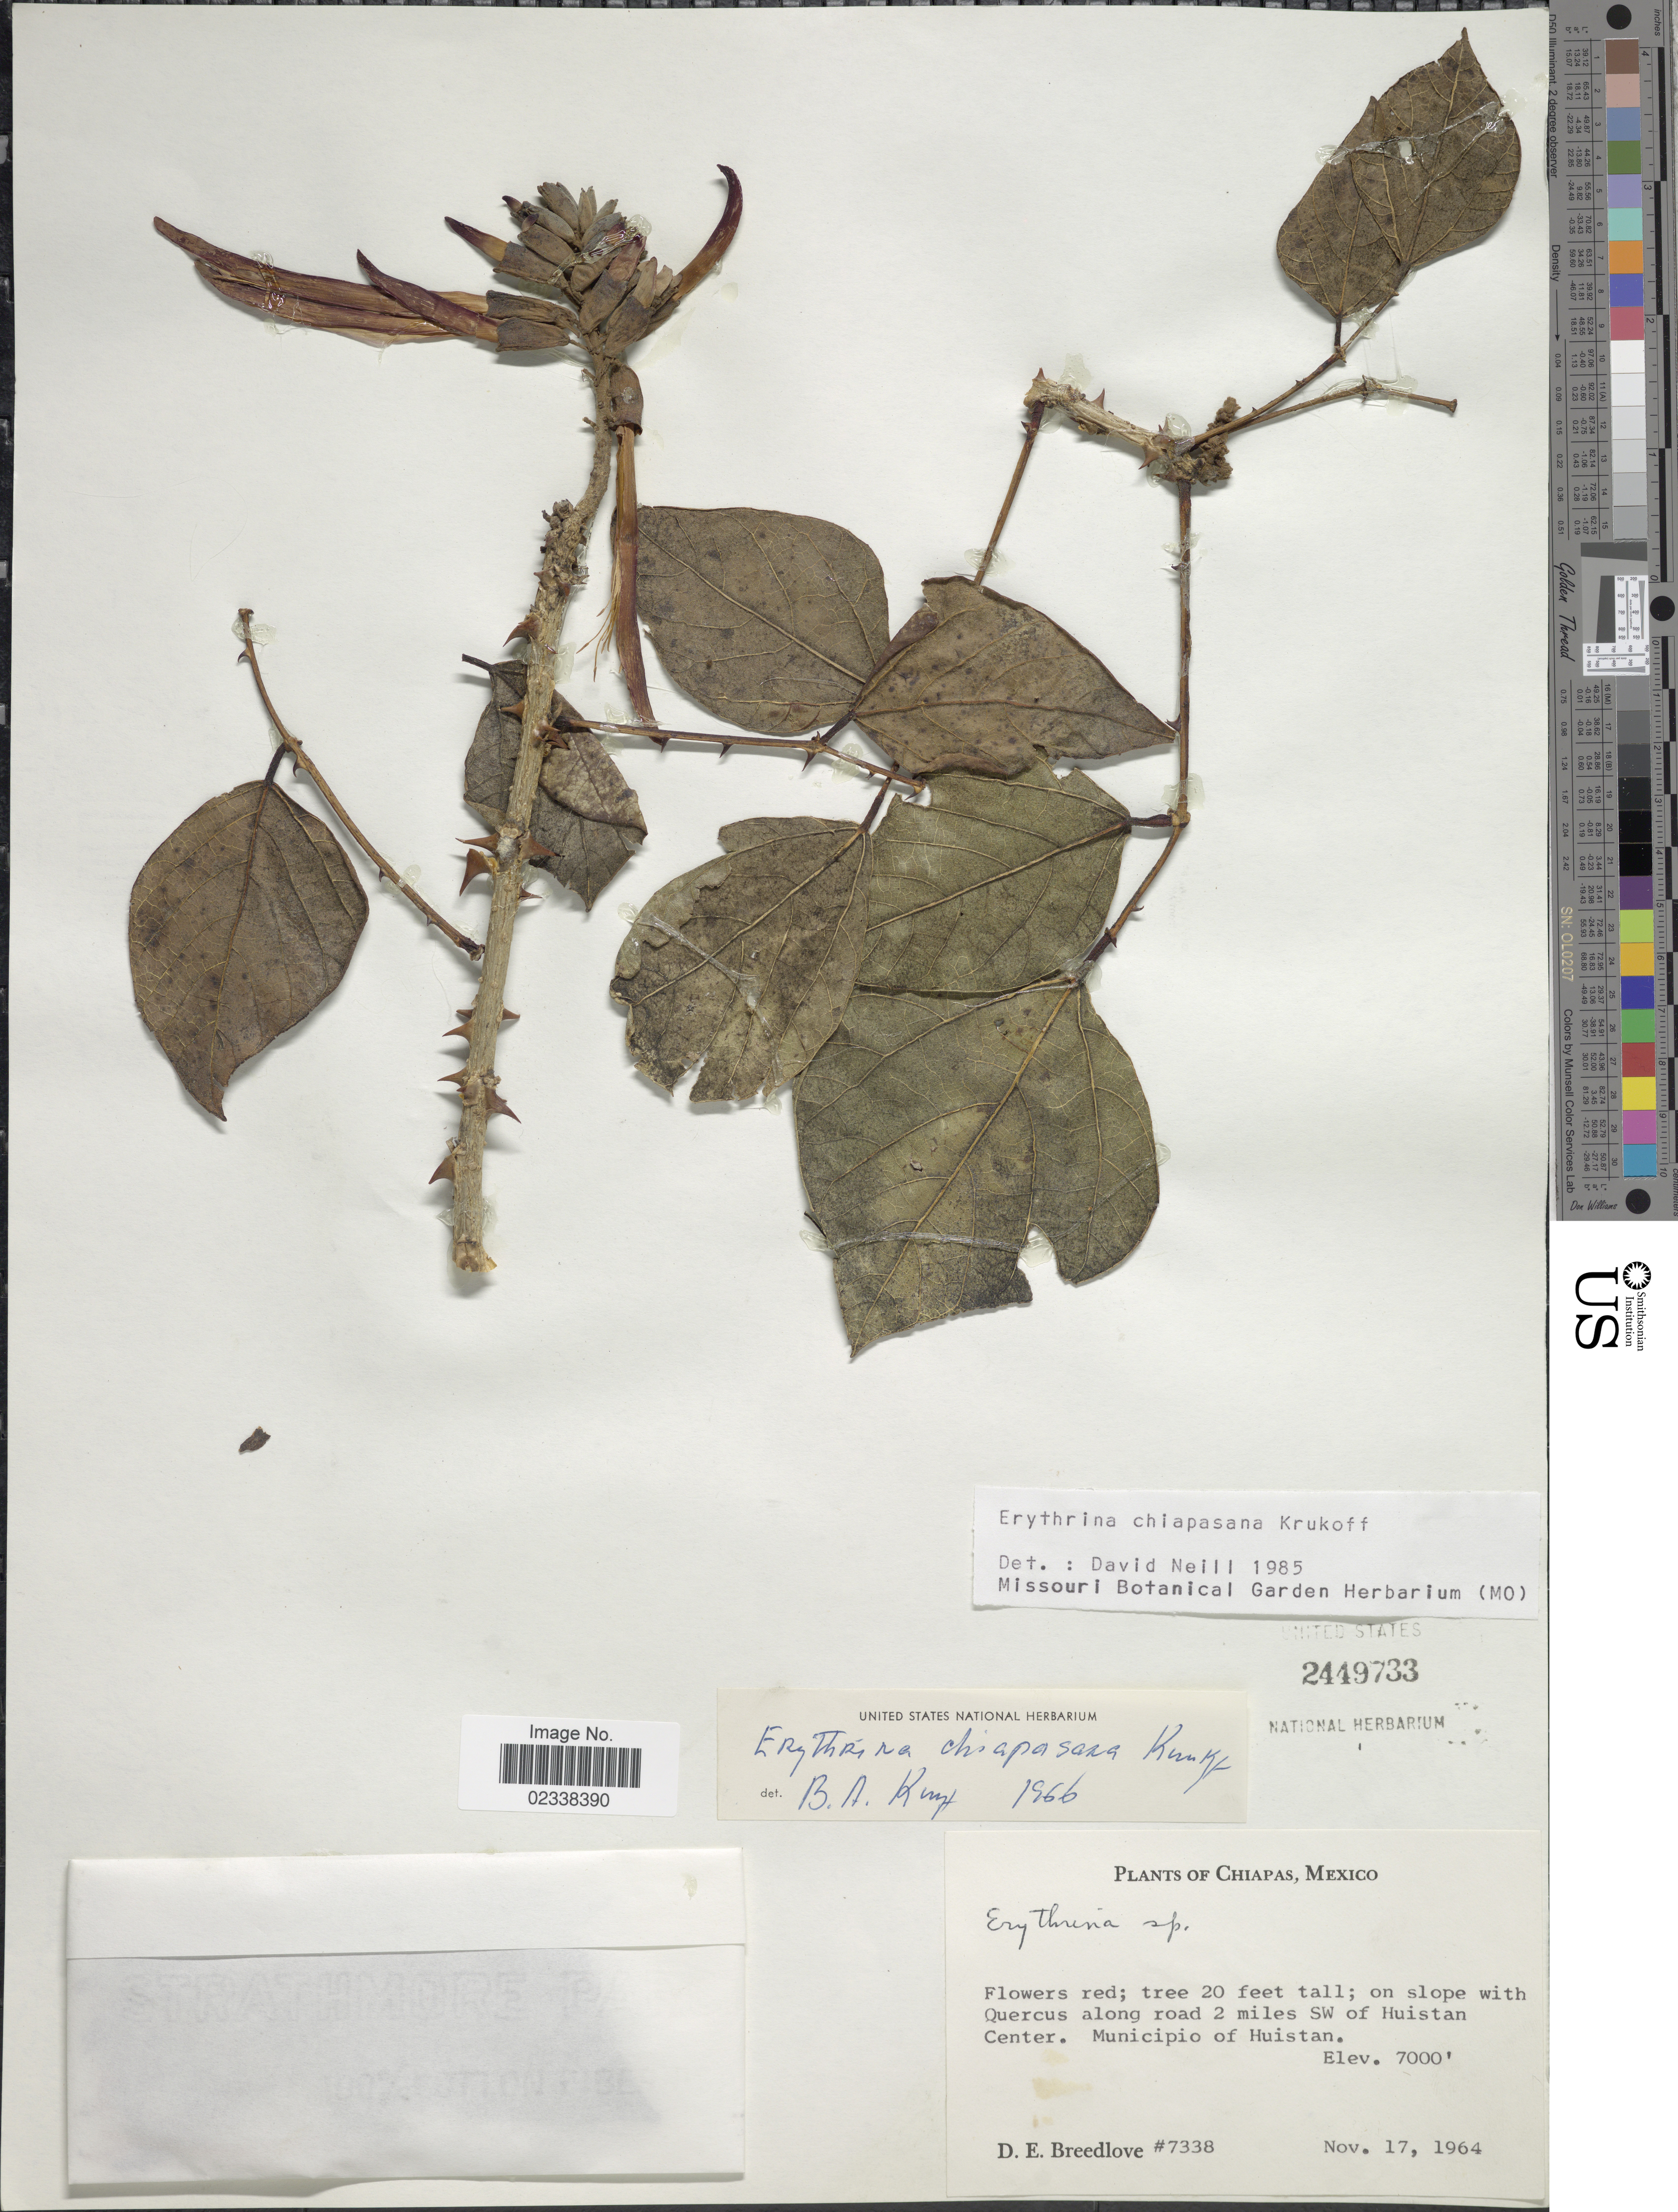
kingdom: Plantae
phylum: Tracheophyta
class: Magnoliopsida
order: Fabales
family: Fabaceae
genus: Erythrina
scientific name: Erythrina chiapasana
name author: Krukoff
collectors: D. E. Breedlove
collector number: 7338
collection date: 1964-11-17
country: Mexico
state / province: Chiapas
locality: Along road 2 miles SW of Huistan Center, Municipio of Huistan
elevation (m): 2134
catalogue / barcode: US 2449733